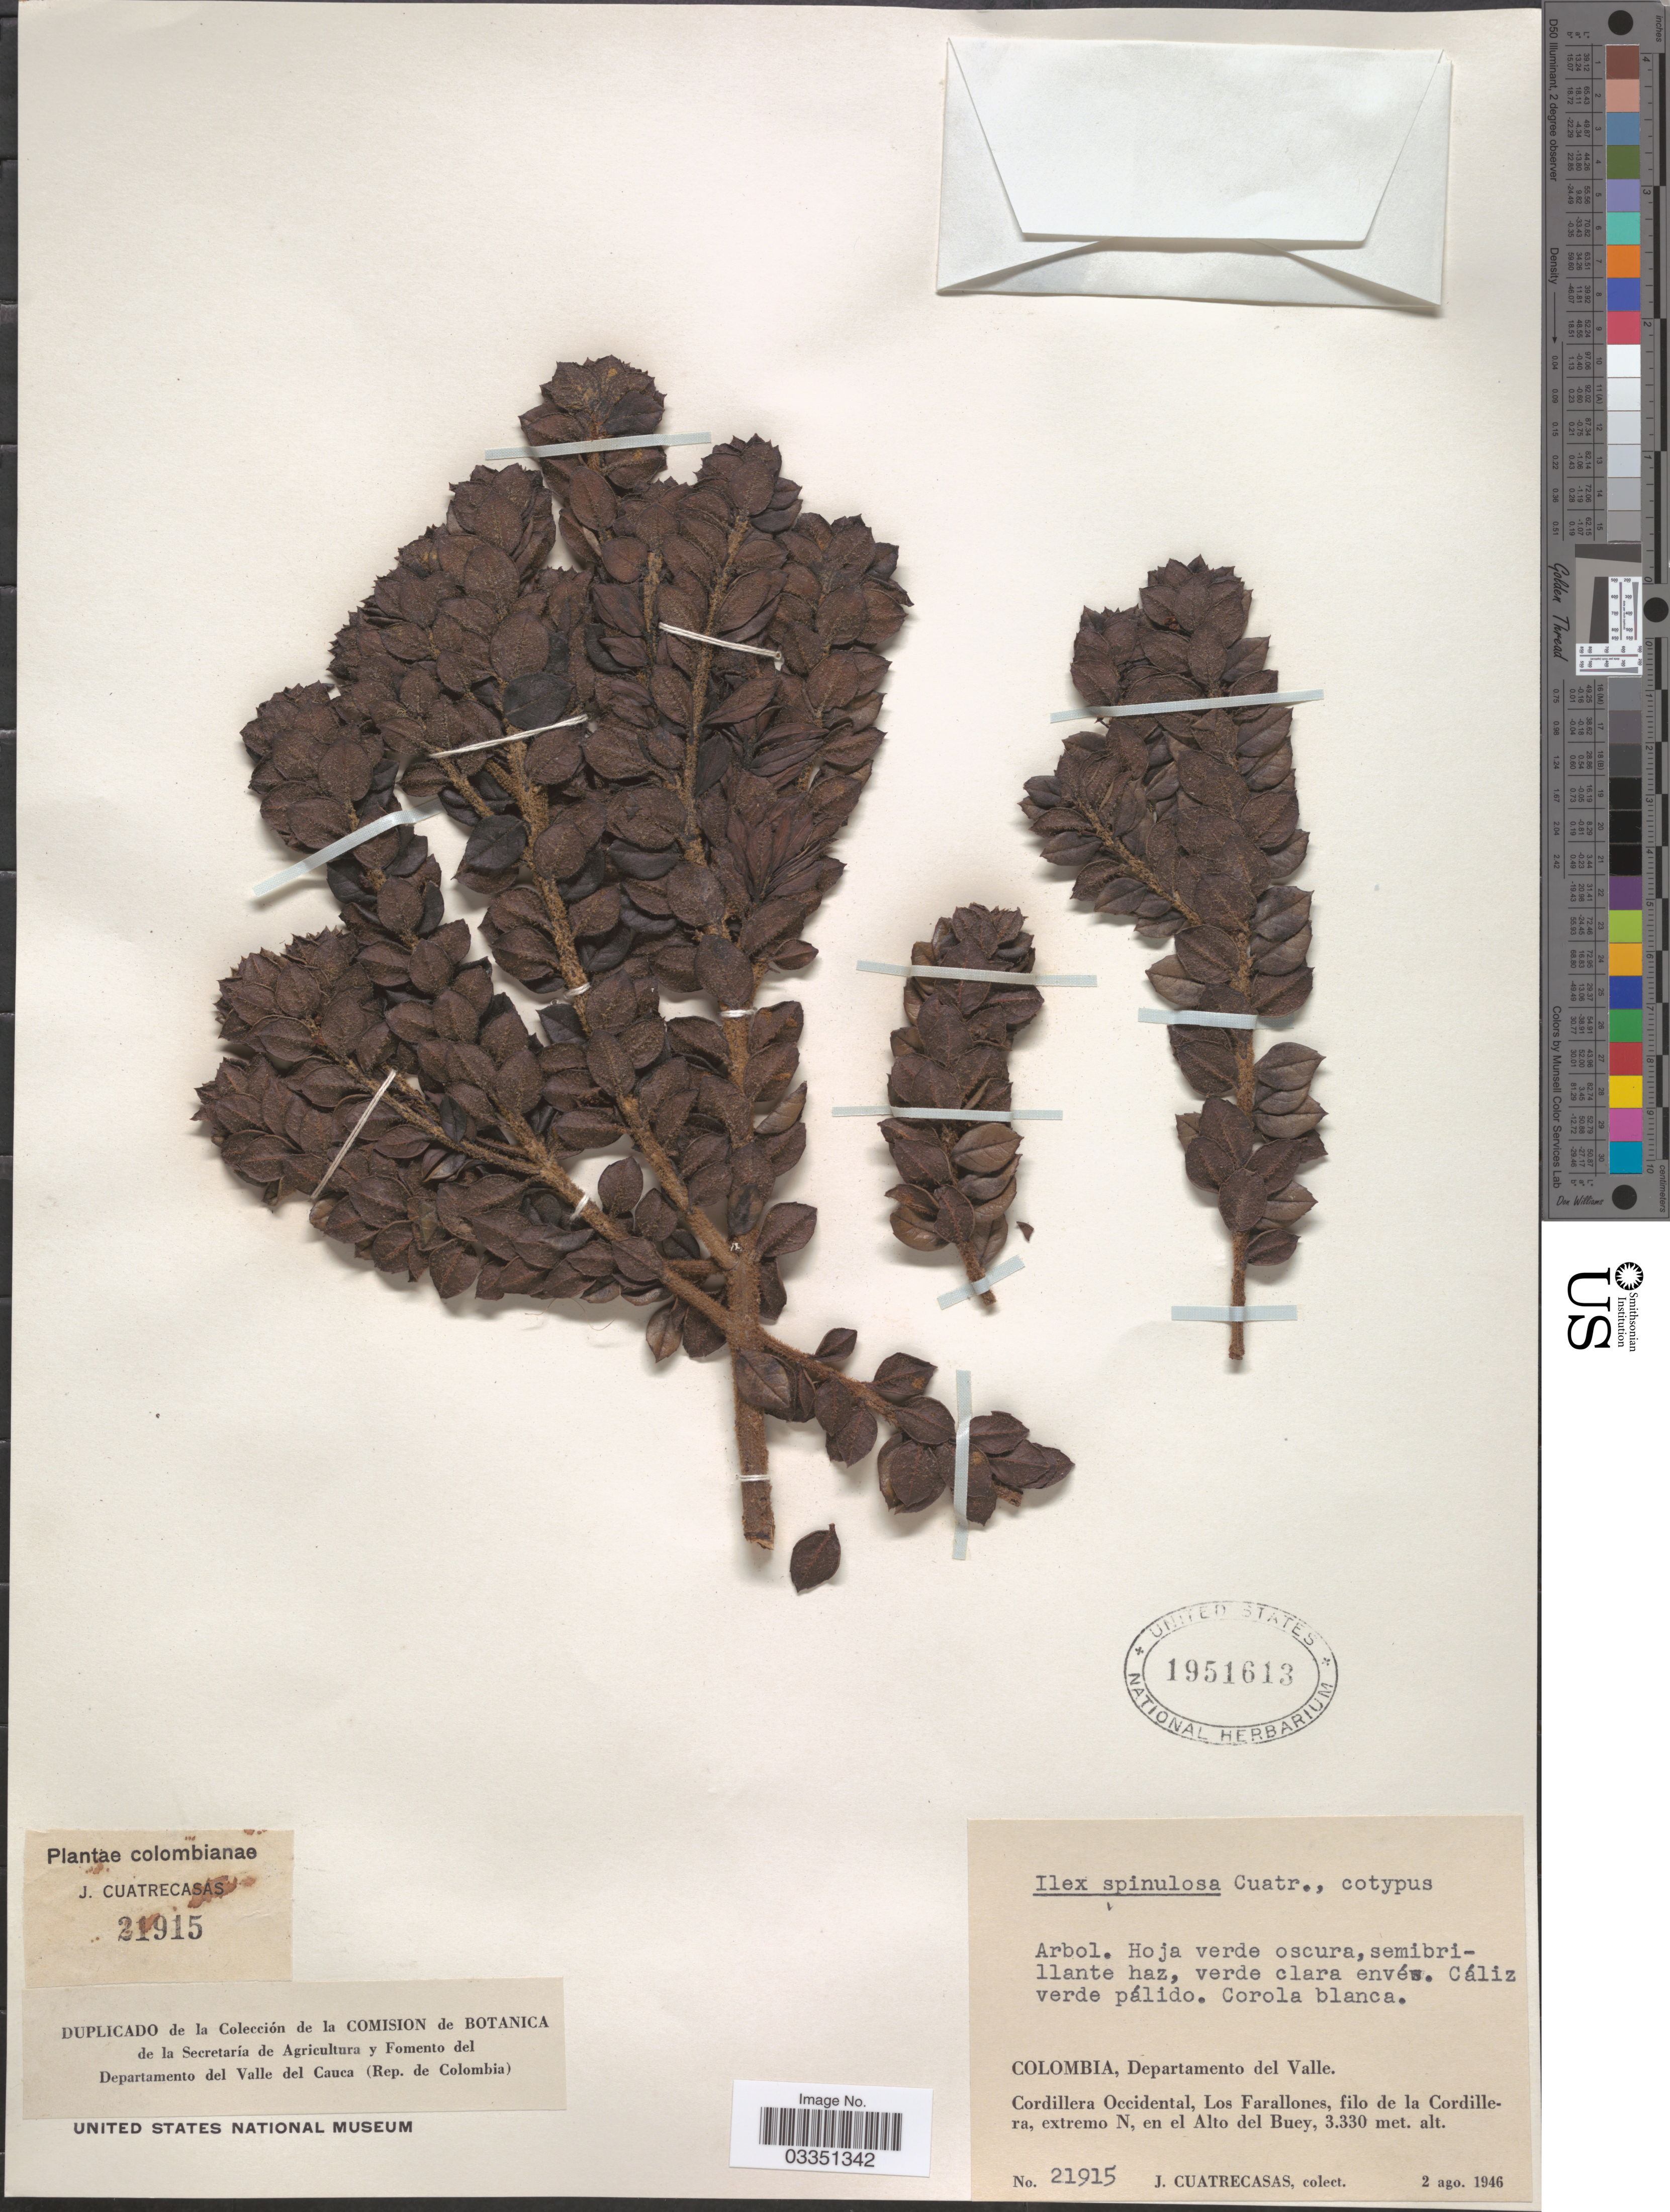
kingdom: Plantae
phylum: Tracheophyta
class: Magnoliopsida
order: Aquifoliales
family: Aquifoliaceae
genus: Ilex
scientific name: Ilex spinulosa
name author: Cuatrec.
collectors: J. Cuatrecasas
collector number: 21915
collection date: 1946-08-02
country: Colombia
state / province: Valle del Cauca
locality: Departamento del Valle. Cordillera Occidental, Los Farallones, filo dela Cordillera, extremo N, en el Alto de Buey.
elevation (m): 3330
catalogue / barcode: US 1951613